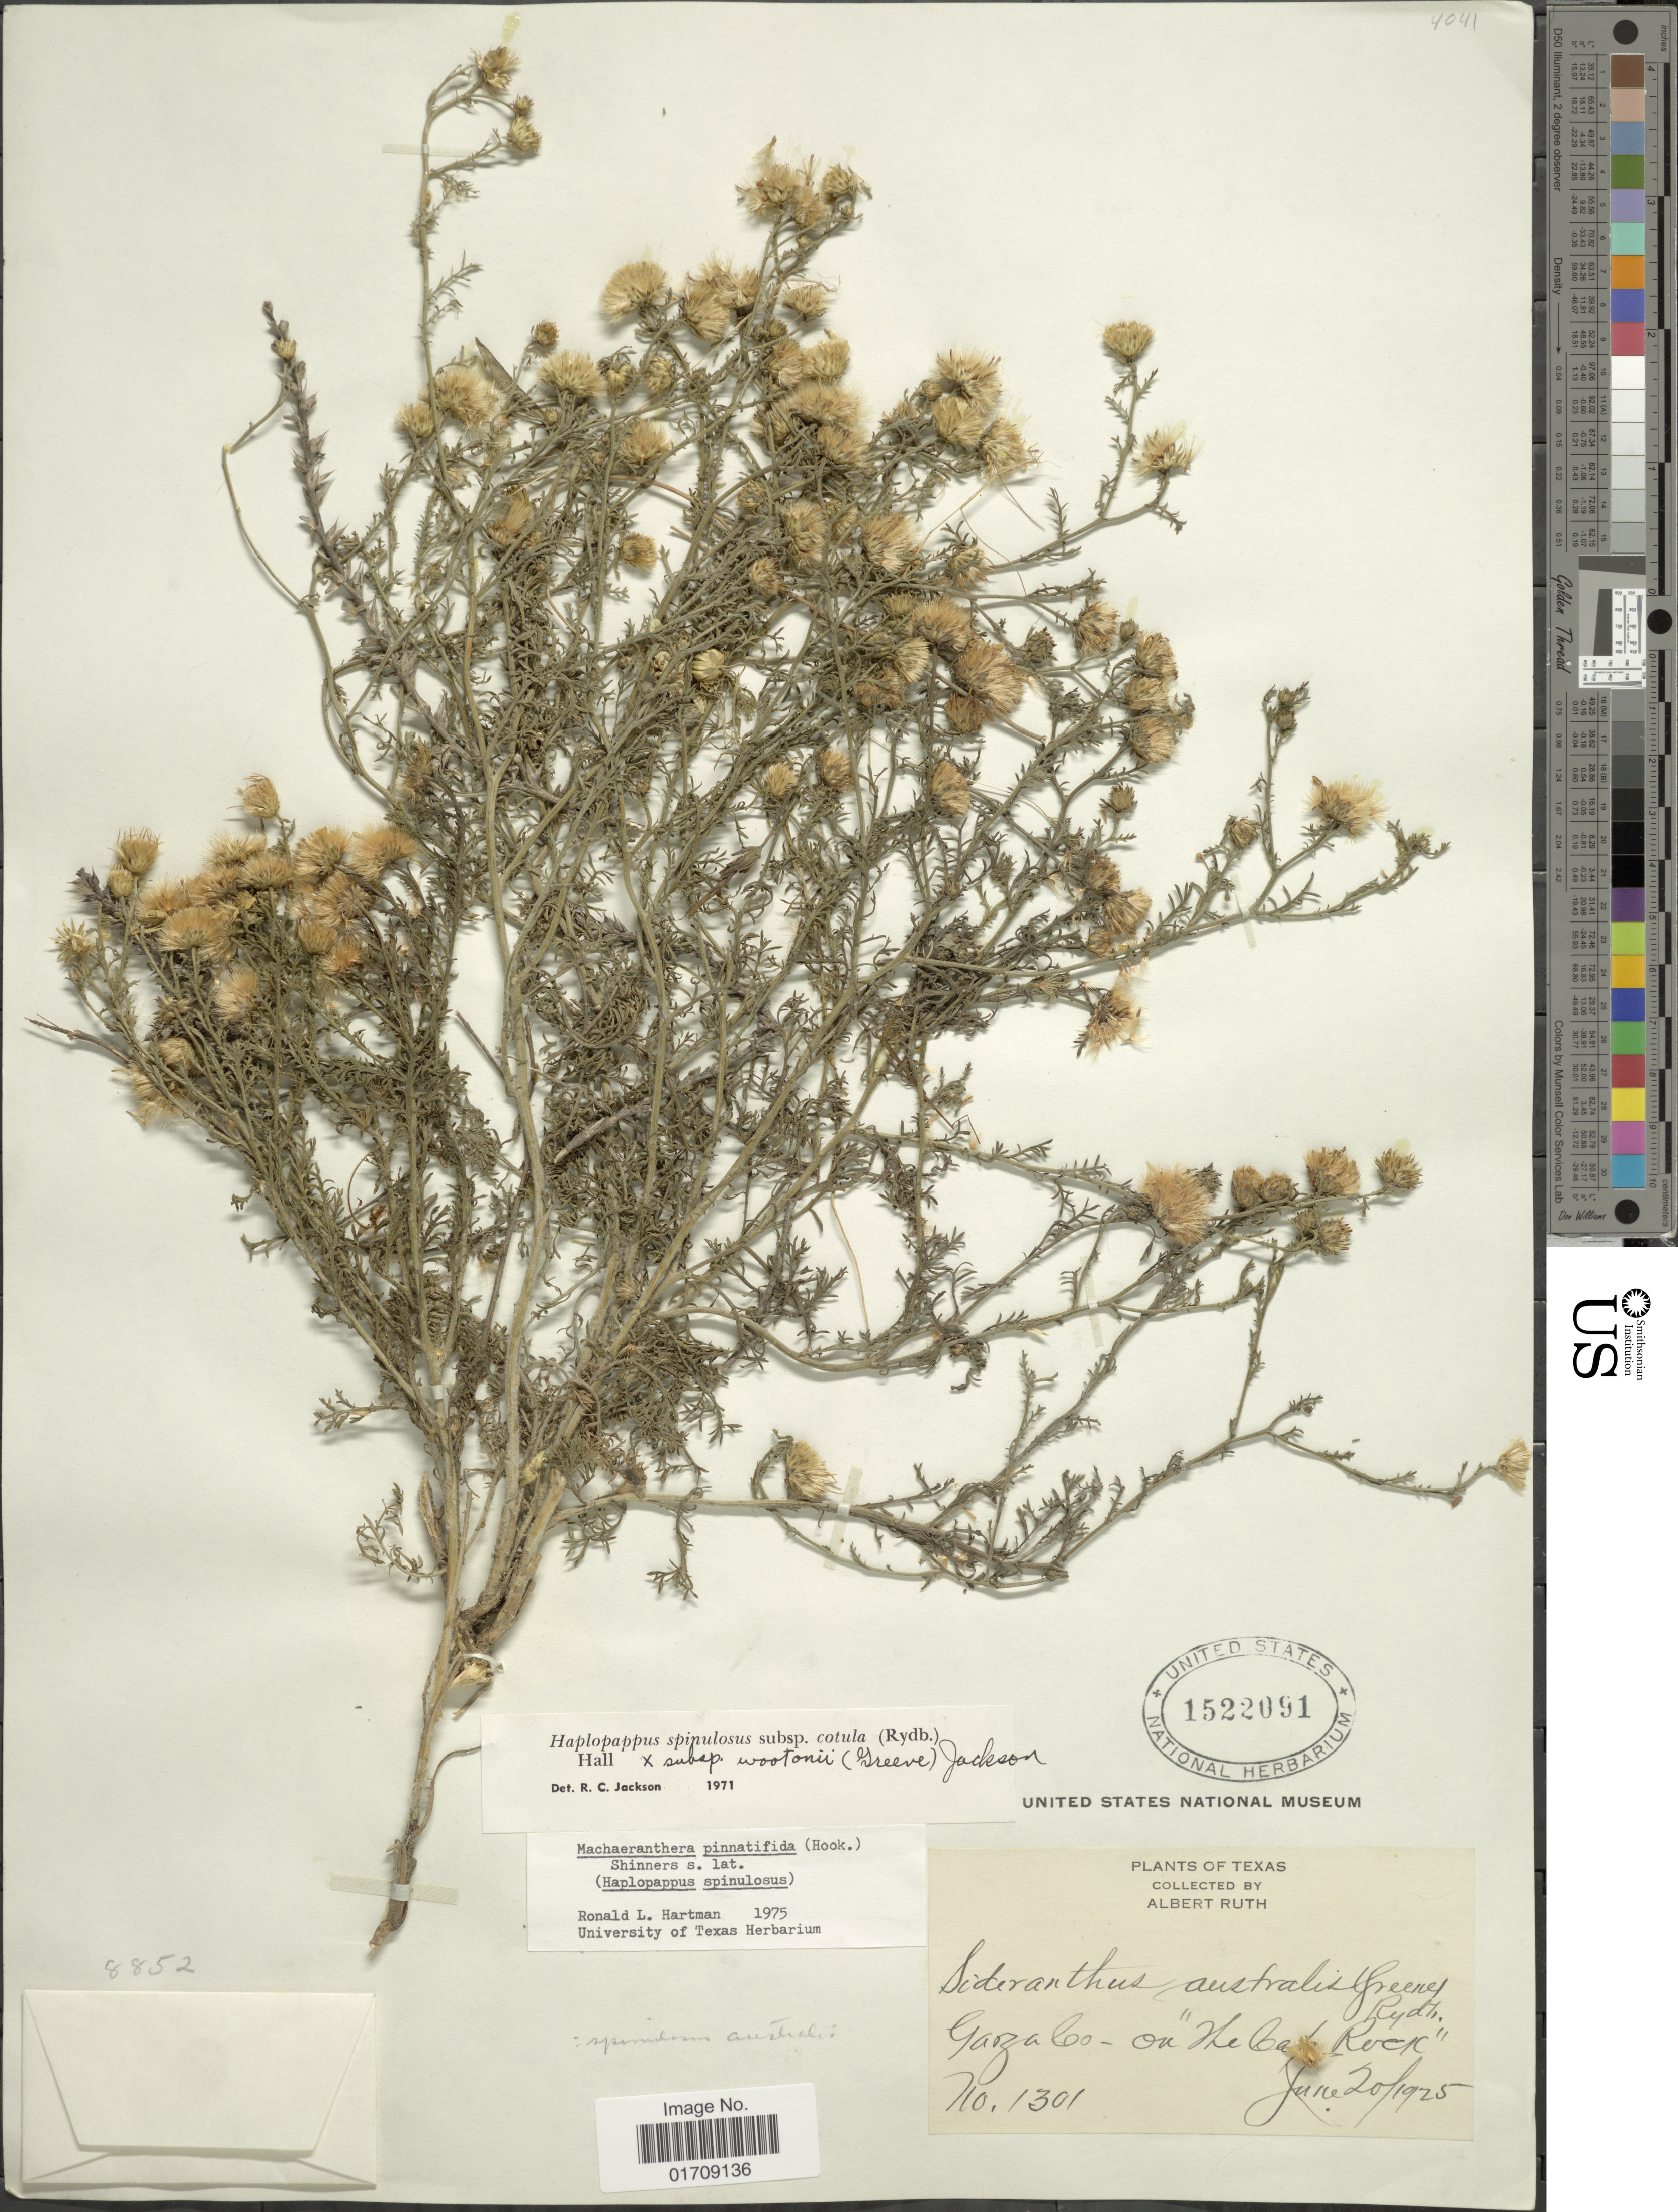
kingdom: Plantae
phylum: Tracheophyta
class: Magnoliopsida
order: Asterales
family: Asteraceae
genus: Machaeranthera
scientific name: Machaeranthera pinnatifida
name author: (Hook.) Shinners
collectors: A. Ruth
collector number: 1301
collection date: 1925-06-20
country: United States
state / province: Texas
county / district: Garza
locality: Garza Co., on "The Cap Rock"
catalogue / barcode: US 1522091